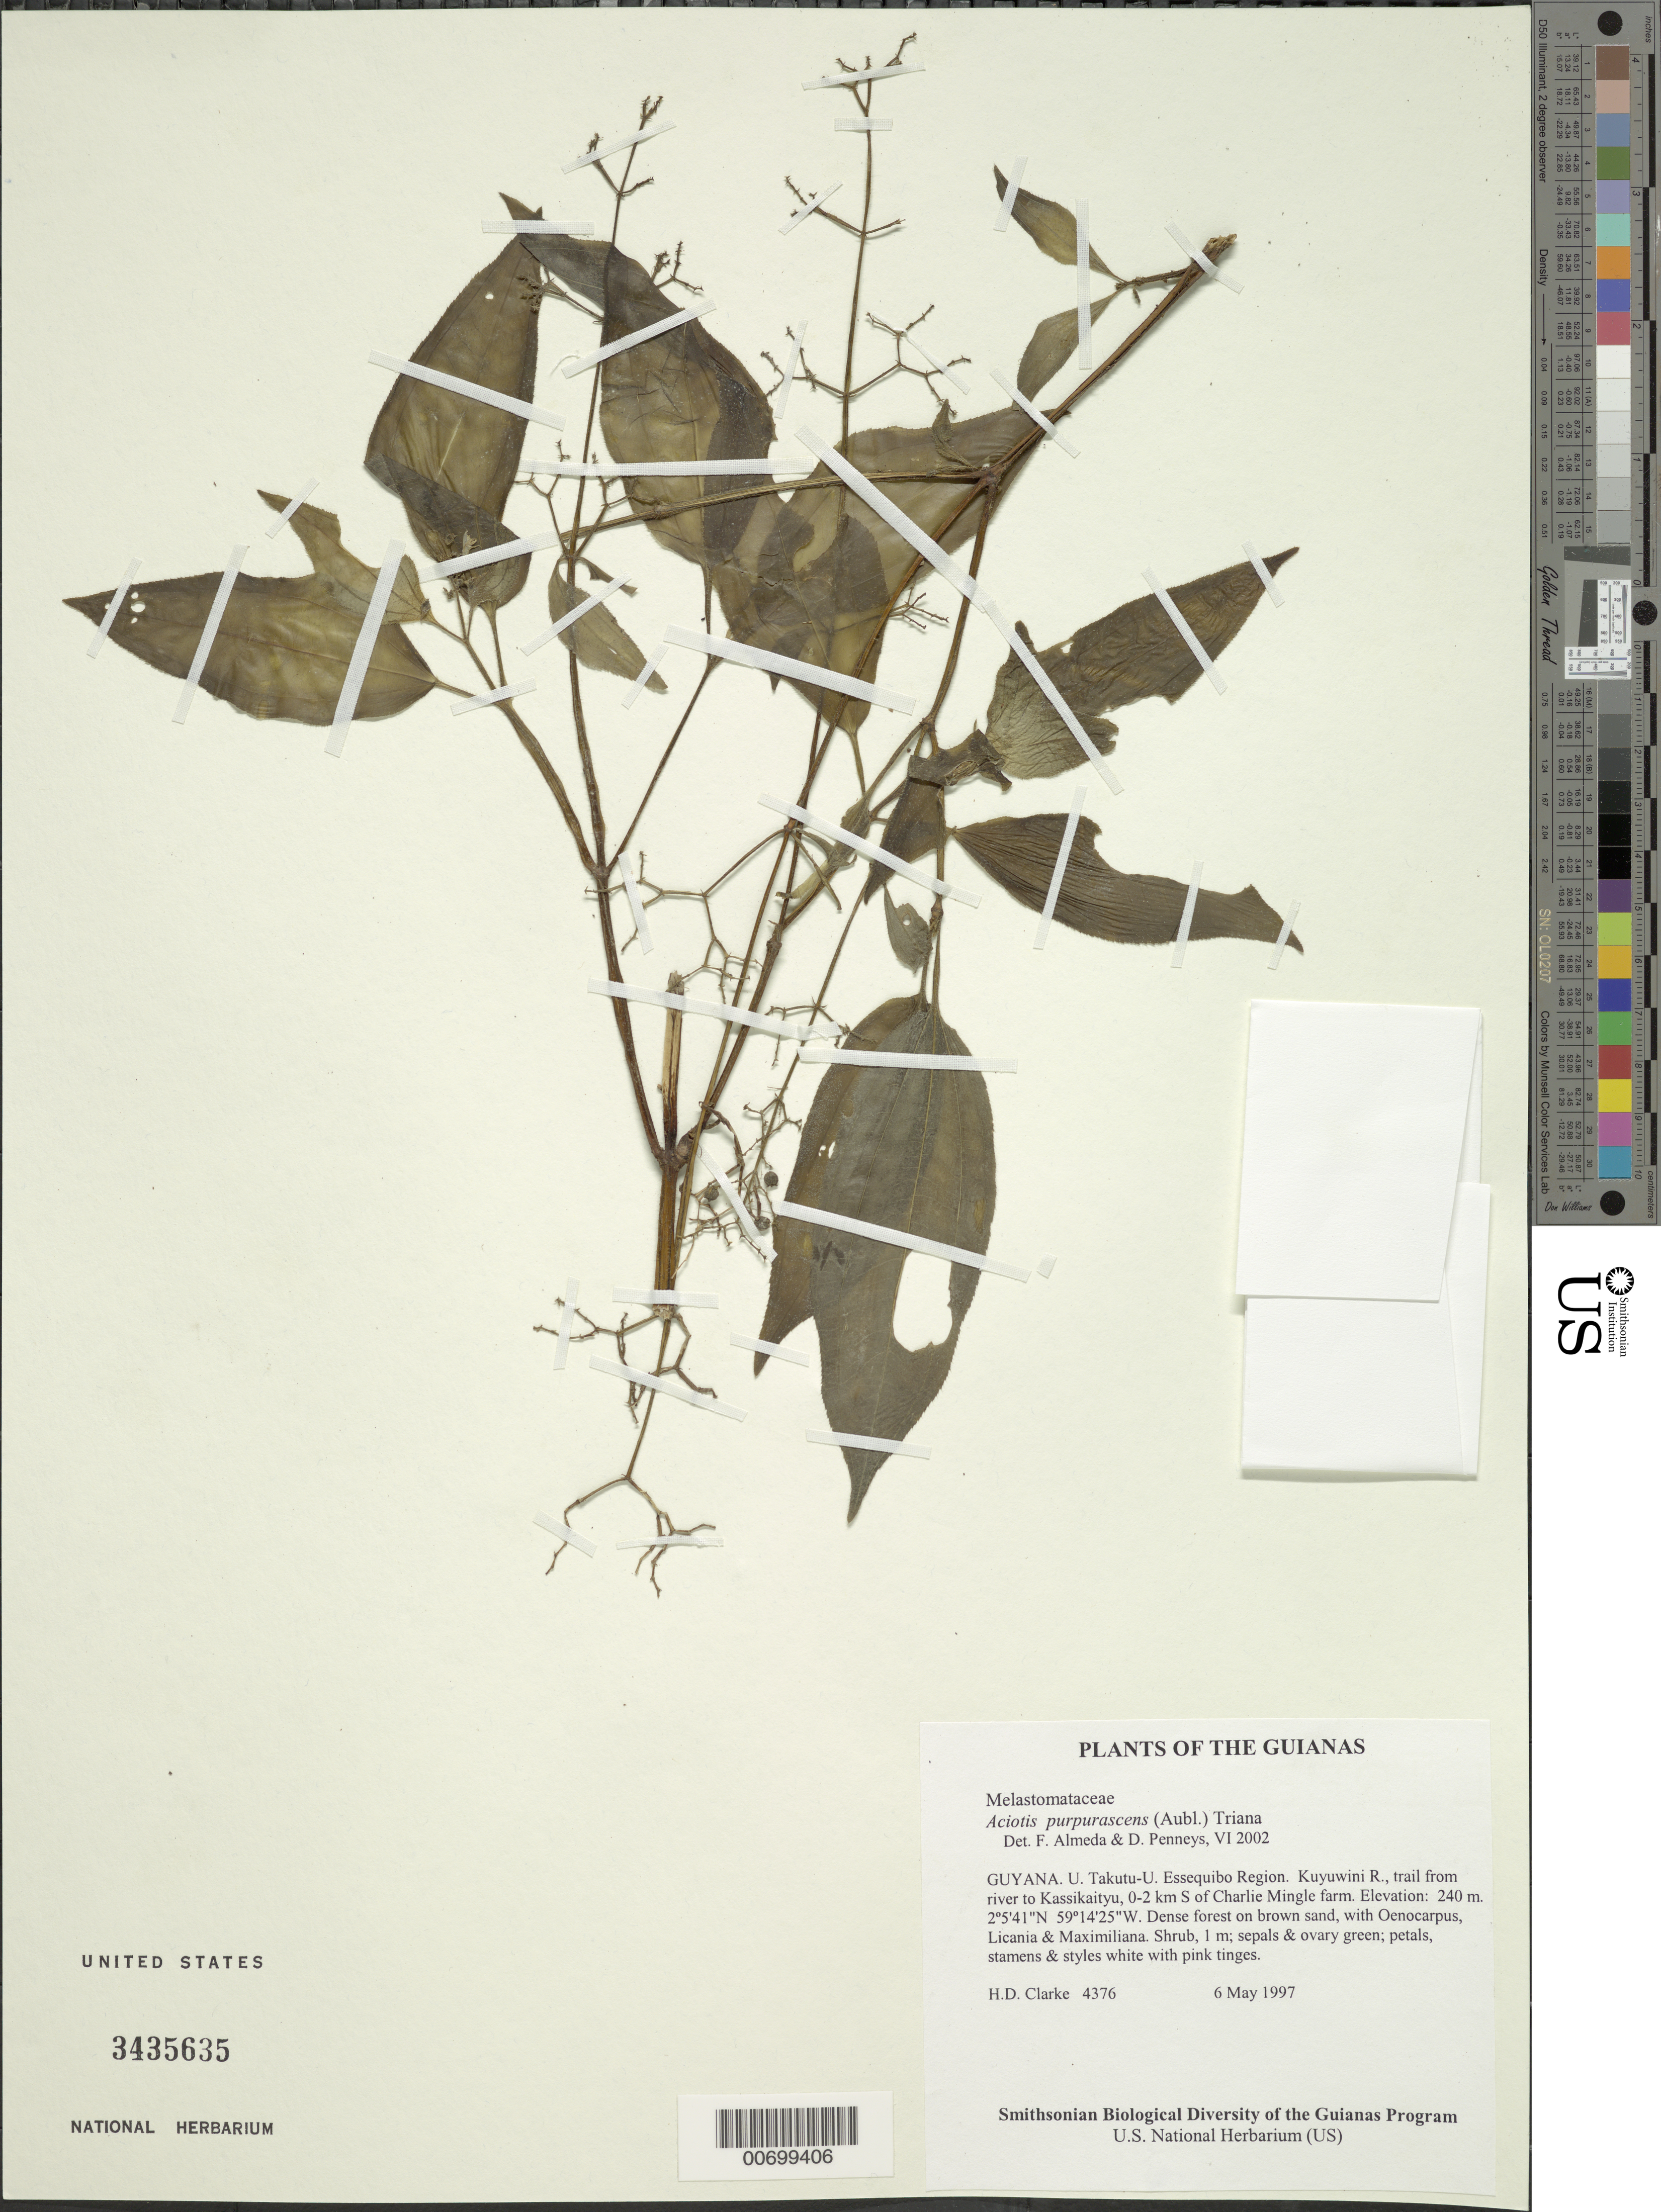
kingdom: Plantae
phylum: Tracheophyta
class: Magnoliopsida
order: Myrtales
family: Melastomataceae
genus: Aciotis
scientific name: Aciotis purpurascens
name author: (Aubl.) Triana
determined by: Almeda, F.; Penneys, D. S.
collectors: H. D. Clarke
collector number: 4376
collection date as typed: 6 May 1997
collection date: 1997-05-06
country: Guyana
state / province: U. Takutu-U. Essequibo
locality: Kuyuwini R., trail from river to Kassikaityu, 0-2 km S of Charlie Mingle farm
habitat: Dense forest on brown sand, with Oenocarpus, Licania & Maximiliana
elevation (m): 240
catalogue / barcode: US 3435635